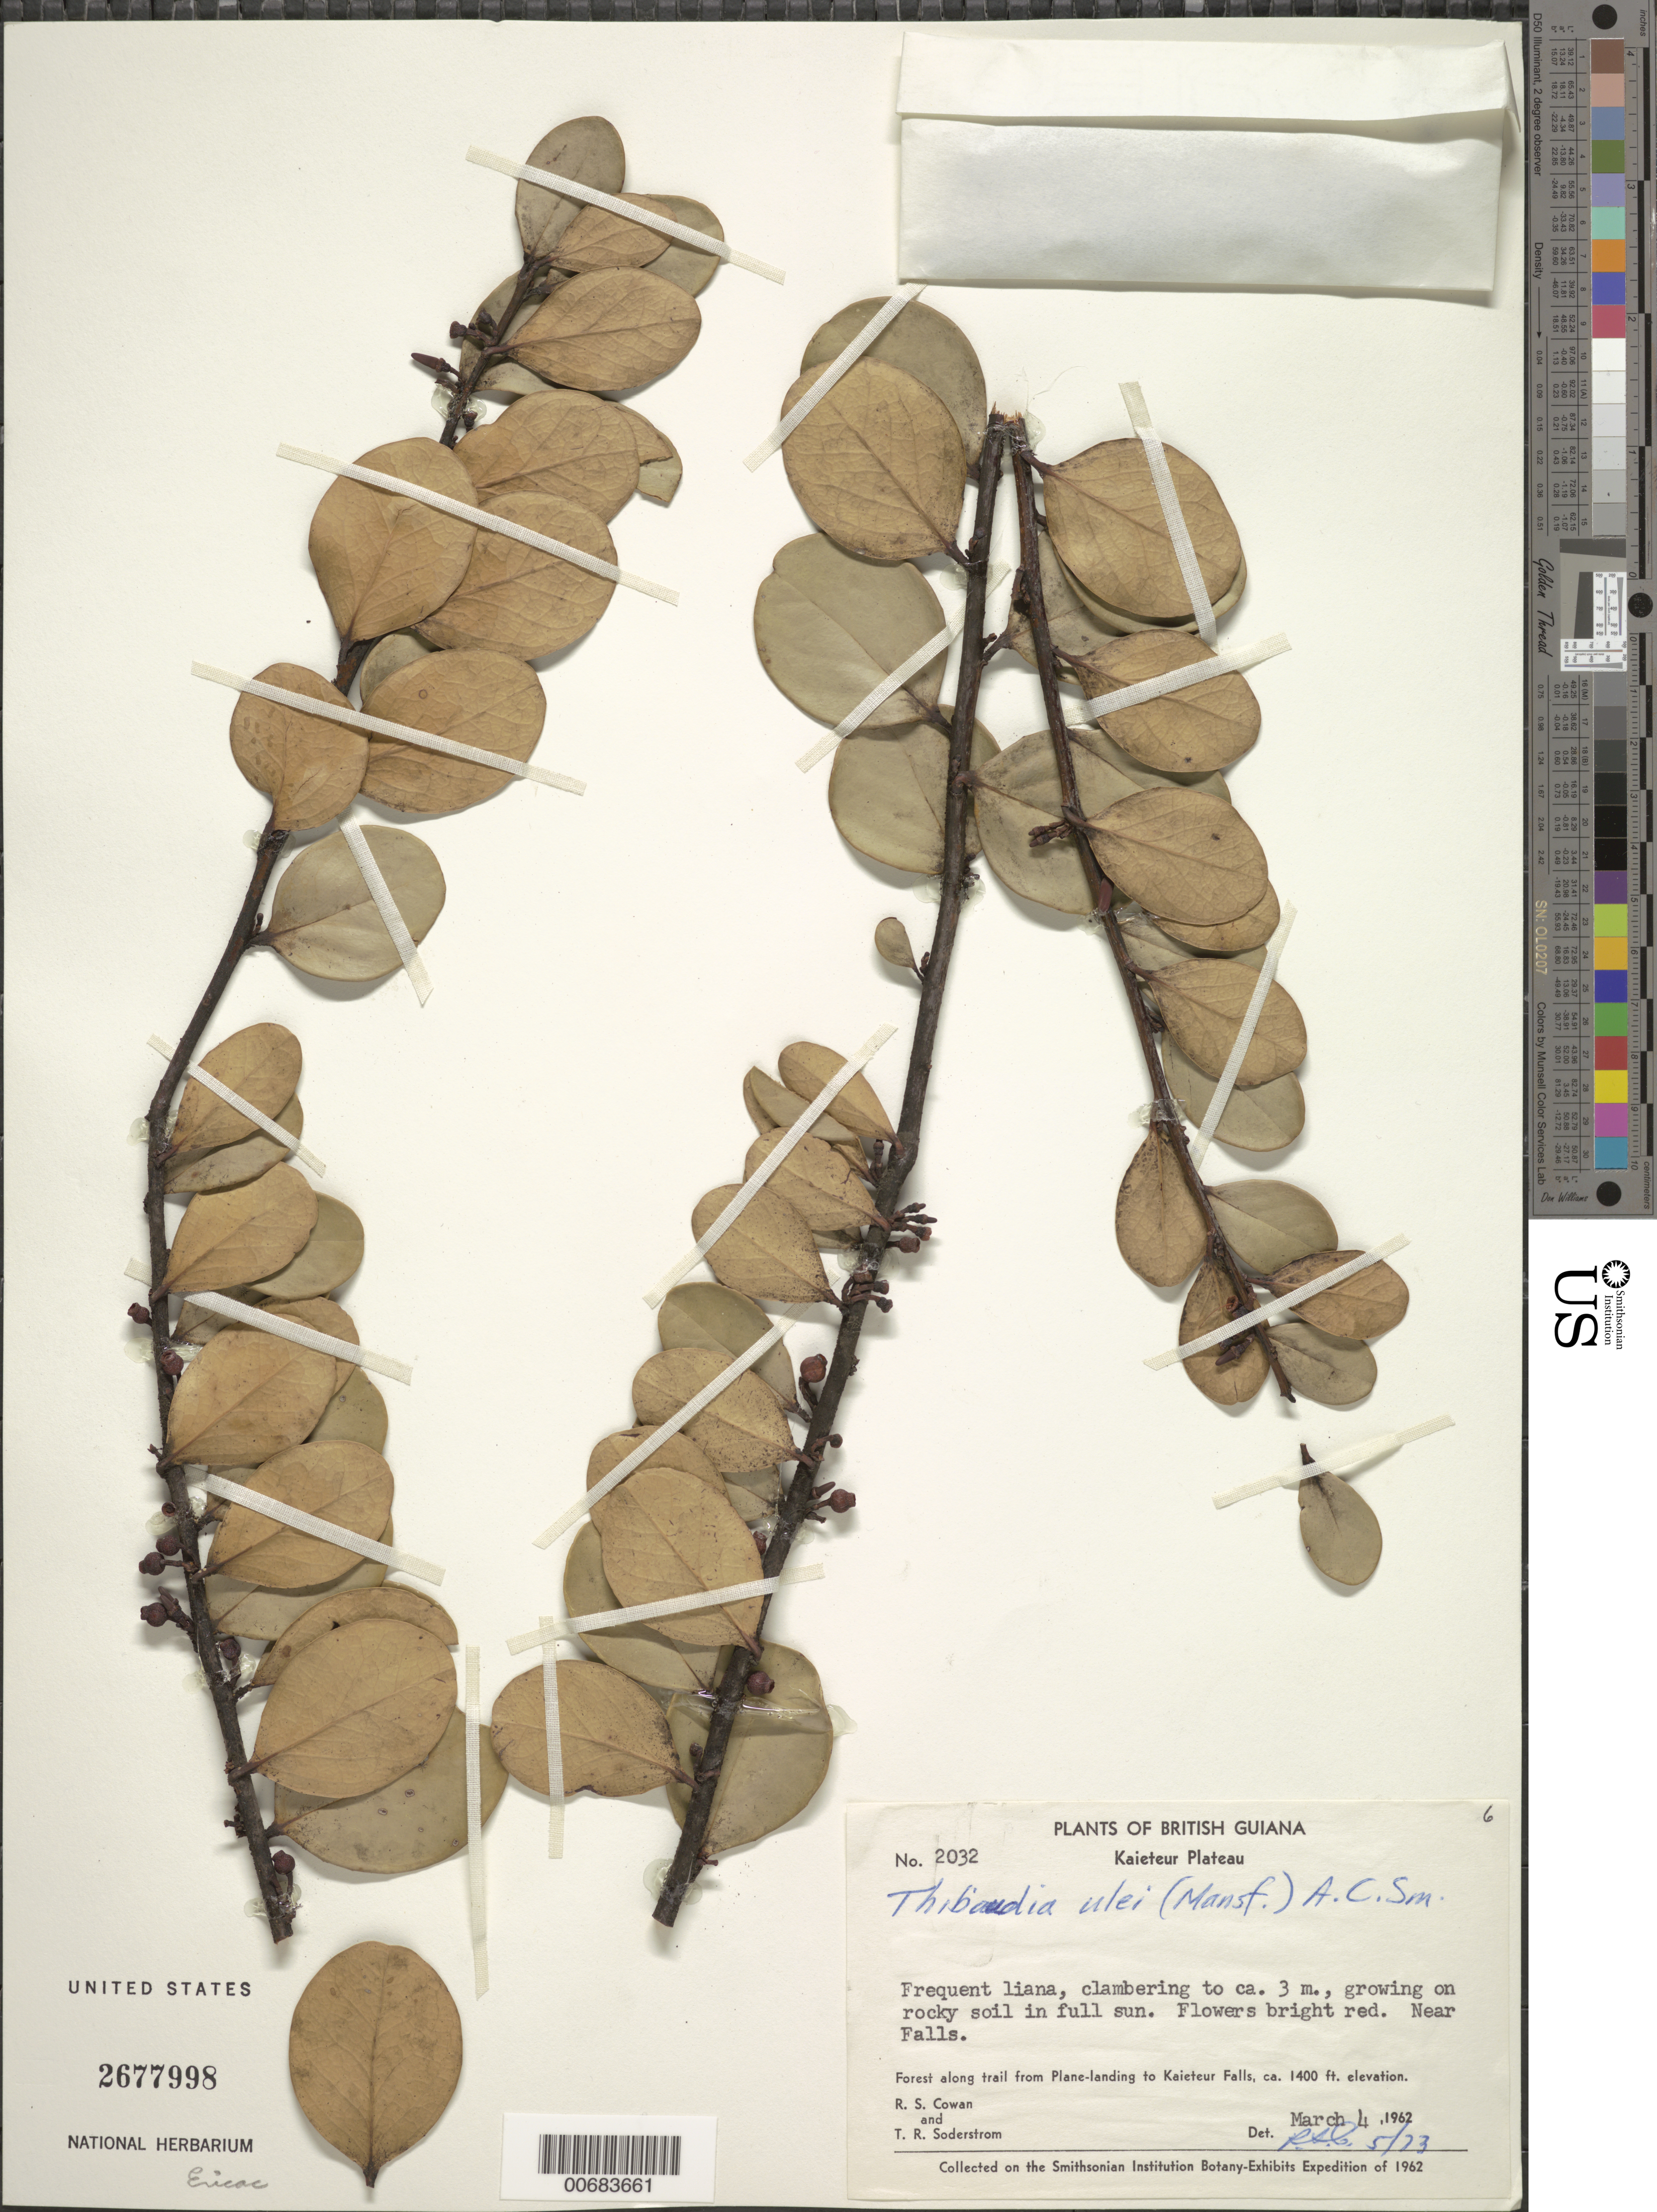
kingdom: Plantae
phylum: Tracheophyta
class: Magnoliopsida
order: Ericales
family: Ericaceae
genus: Thibaudia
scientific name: Thibaudia ulei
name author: A.C. Sm.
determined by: Cowan, R. S.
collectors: R. S. Cowan & T. R. Soderstrom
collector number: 2032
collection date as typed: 4-Mar-62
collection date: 1962-03-04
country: Guyana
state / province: Potaro-Siparuni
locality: Kaieteur Plateau, along trail from plane landing to Kaieteur Falls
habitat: Rocky soil in full sun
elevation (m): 427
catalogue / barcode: US 2677998